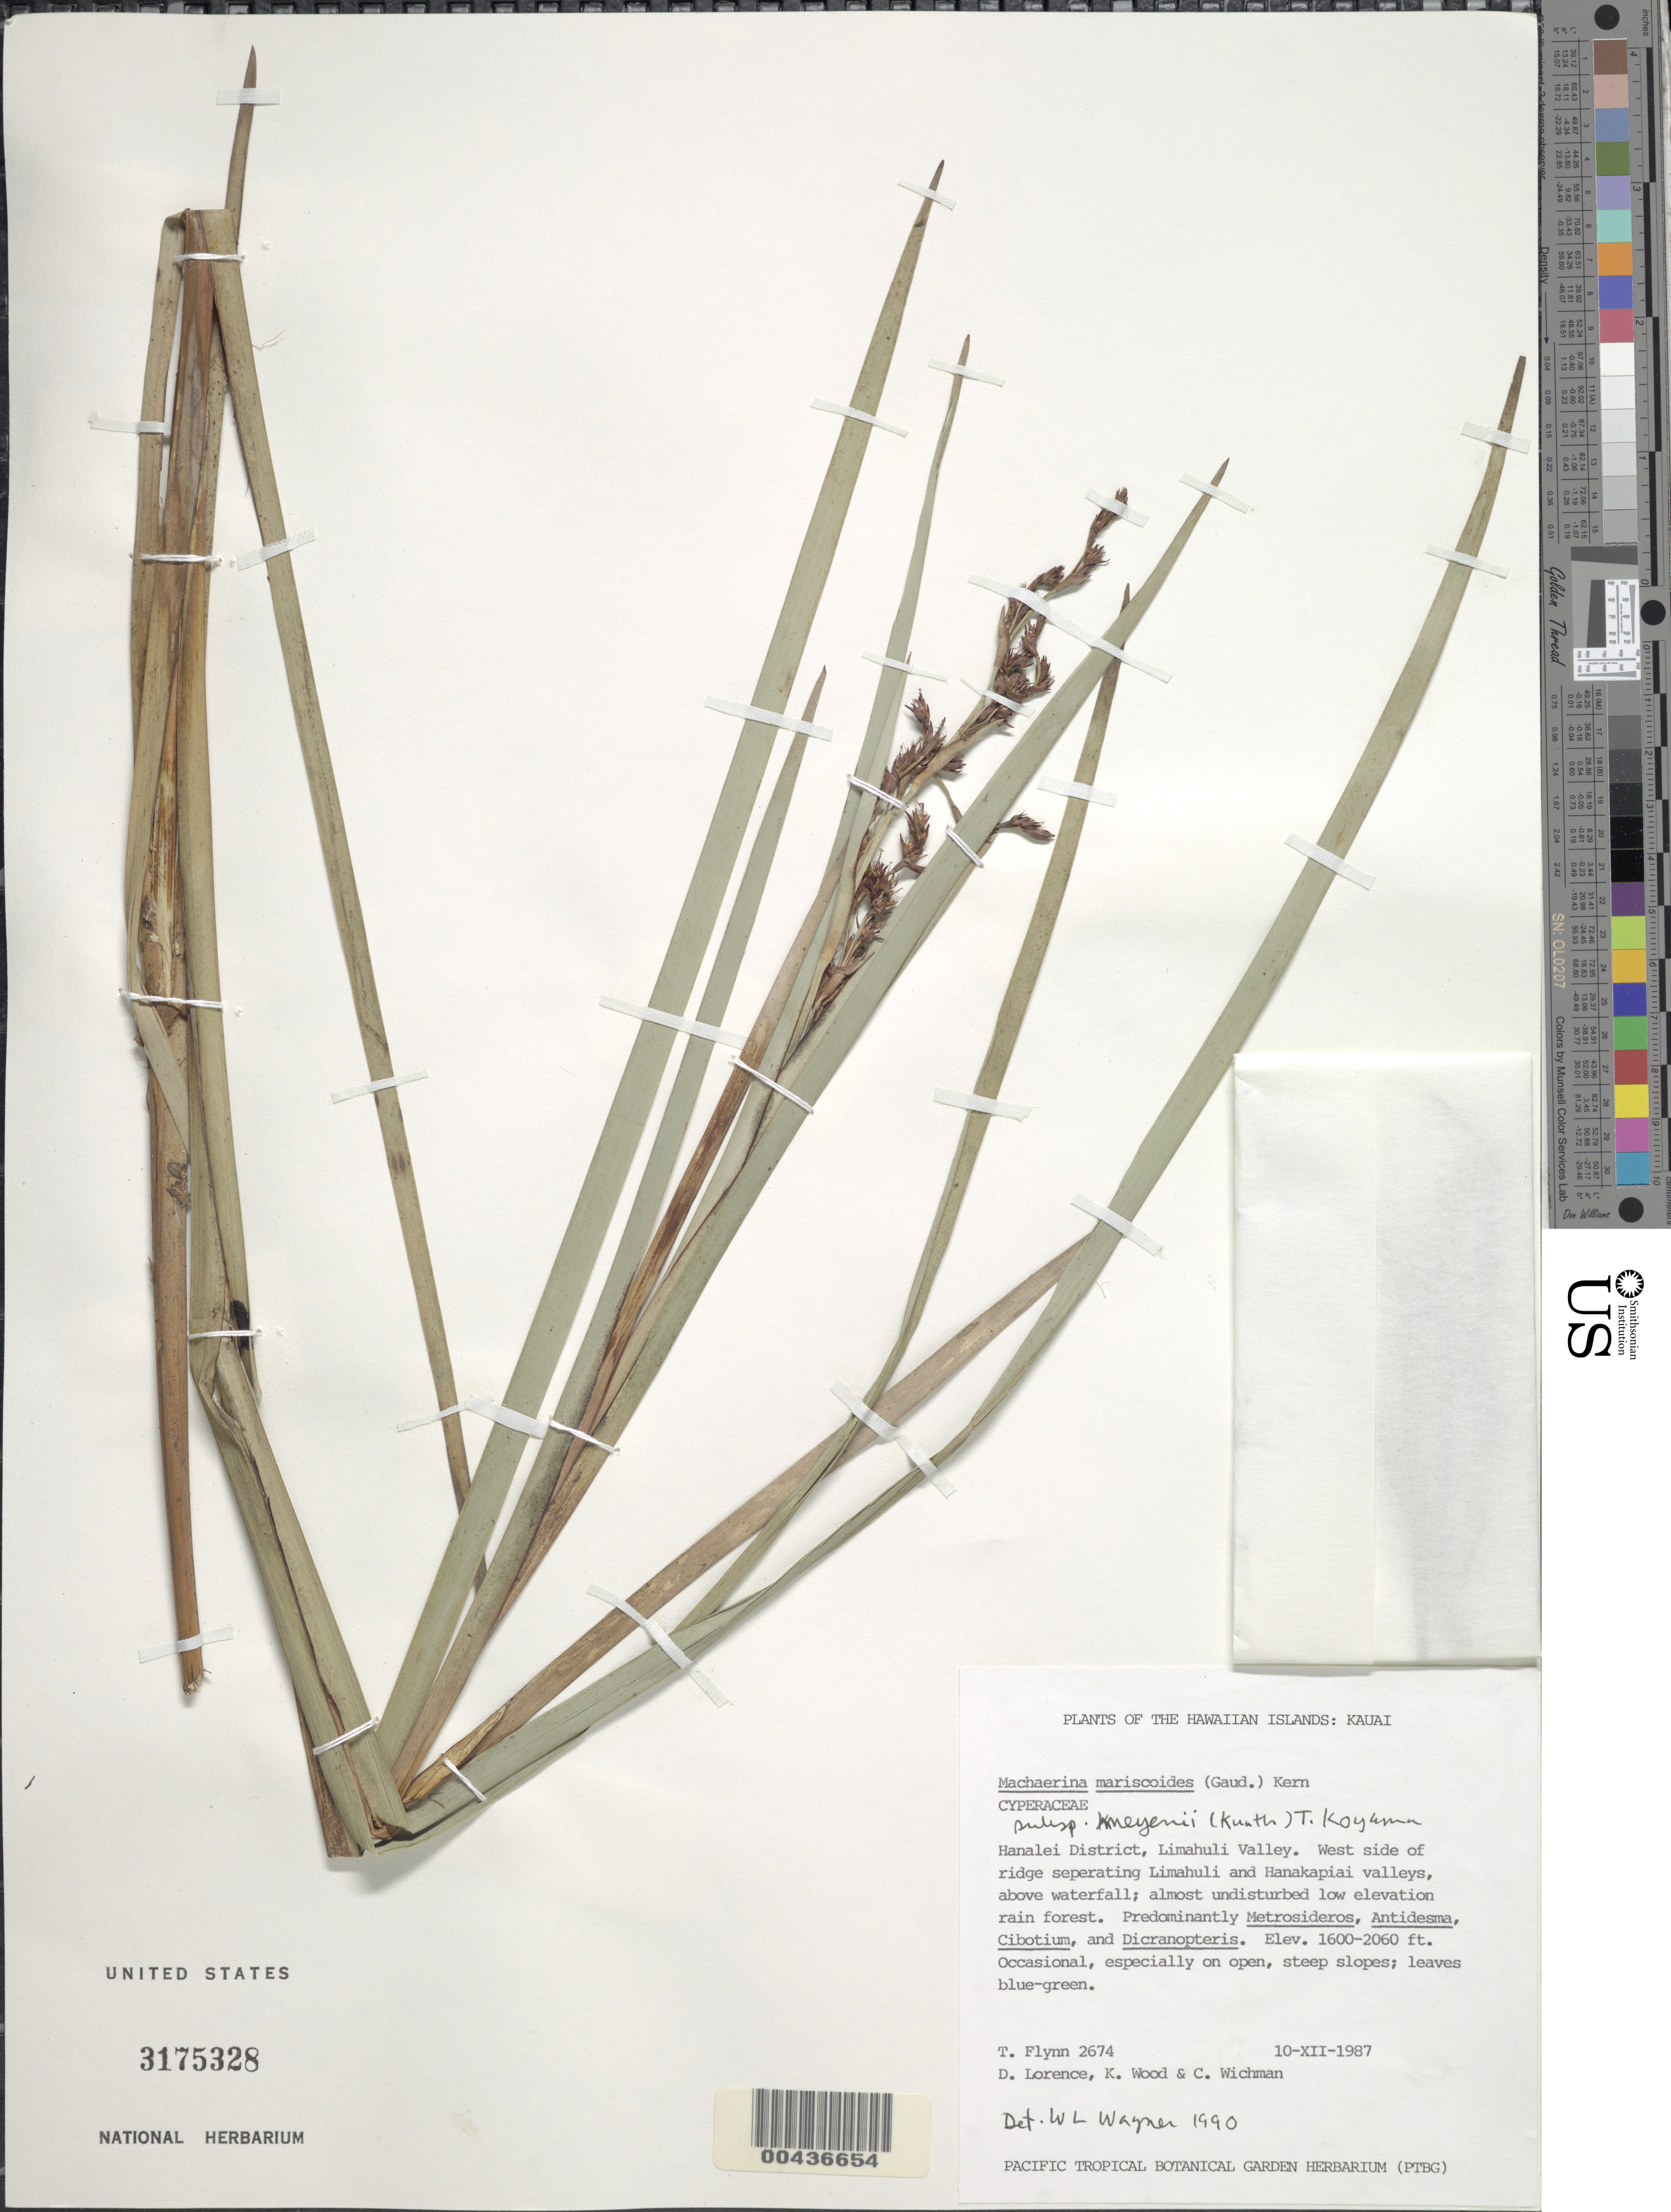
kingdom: Plantae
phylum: Tracheophyta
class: Liliopsida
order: Poales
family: Cyperaceae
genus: Machaerina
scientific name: Machaerina mariscoides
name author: (Gaudich.) J. Kern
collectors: T. W. Flynn, D. Lorence, K. Wood & C. Wichman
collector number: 2674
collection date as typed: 10 Dec 1987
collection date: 1987-12-10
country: United States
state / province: Hawaii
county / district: Kauai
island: Kaua'i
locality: Hanalei District, Limahuli Valley; West side of ridge separating Limahuli and Hanakapiai valleys, above waterfall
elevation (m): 488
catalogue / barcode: US 3175328